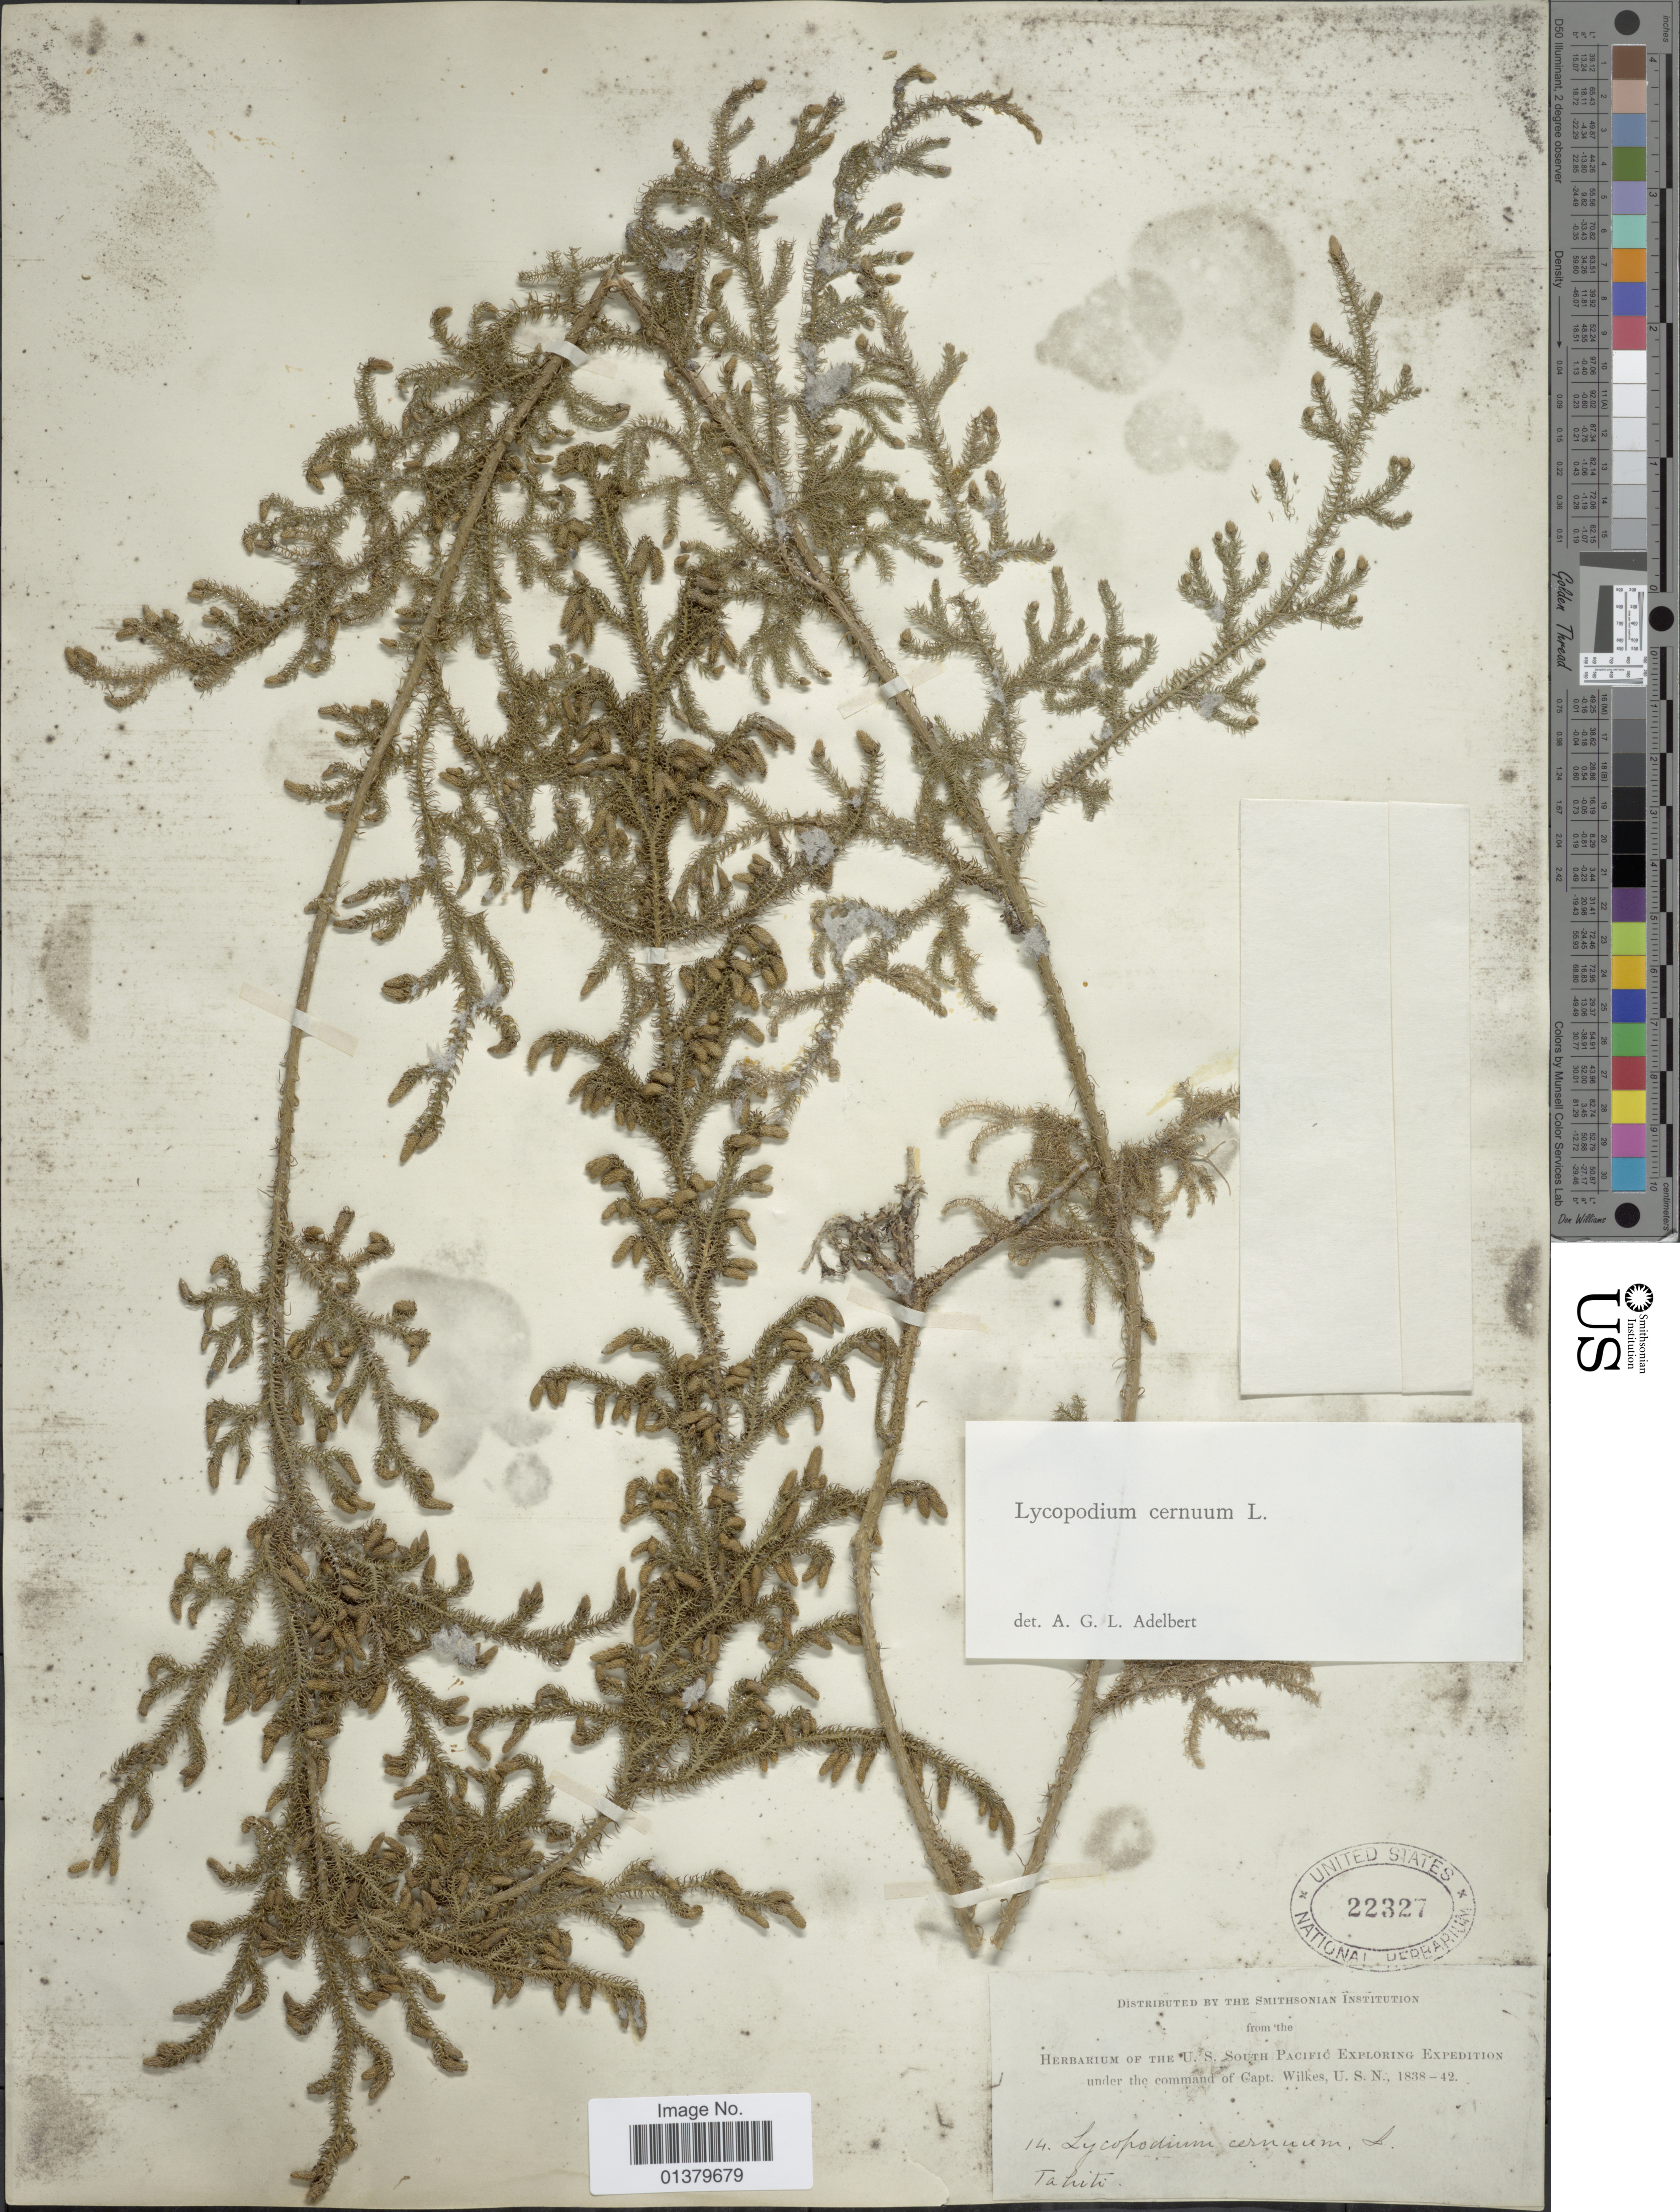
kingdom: Plantae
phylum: Tracheophyta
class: Lycopodiopsida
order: Lycopodiales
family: Lycopodiaceae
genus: Palhinhaea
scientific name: Palhinhaea cernua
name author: (L.) Vasc. & Franco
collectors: Wilkes Explor. Exped.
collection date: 1838/1842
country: French Polynesia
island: Tahiti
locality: Tahiti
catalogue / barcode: US 22327